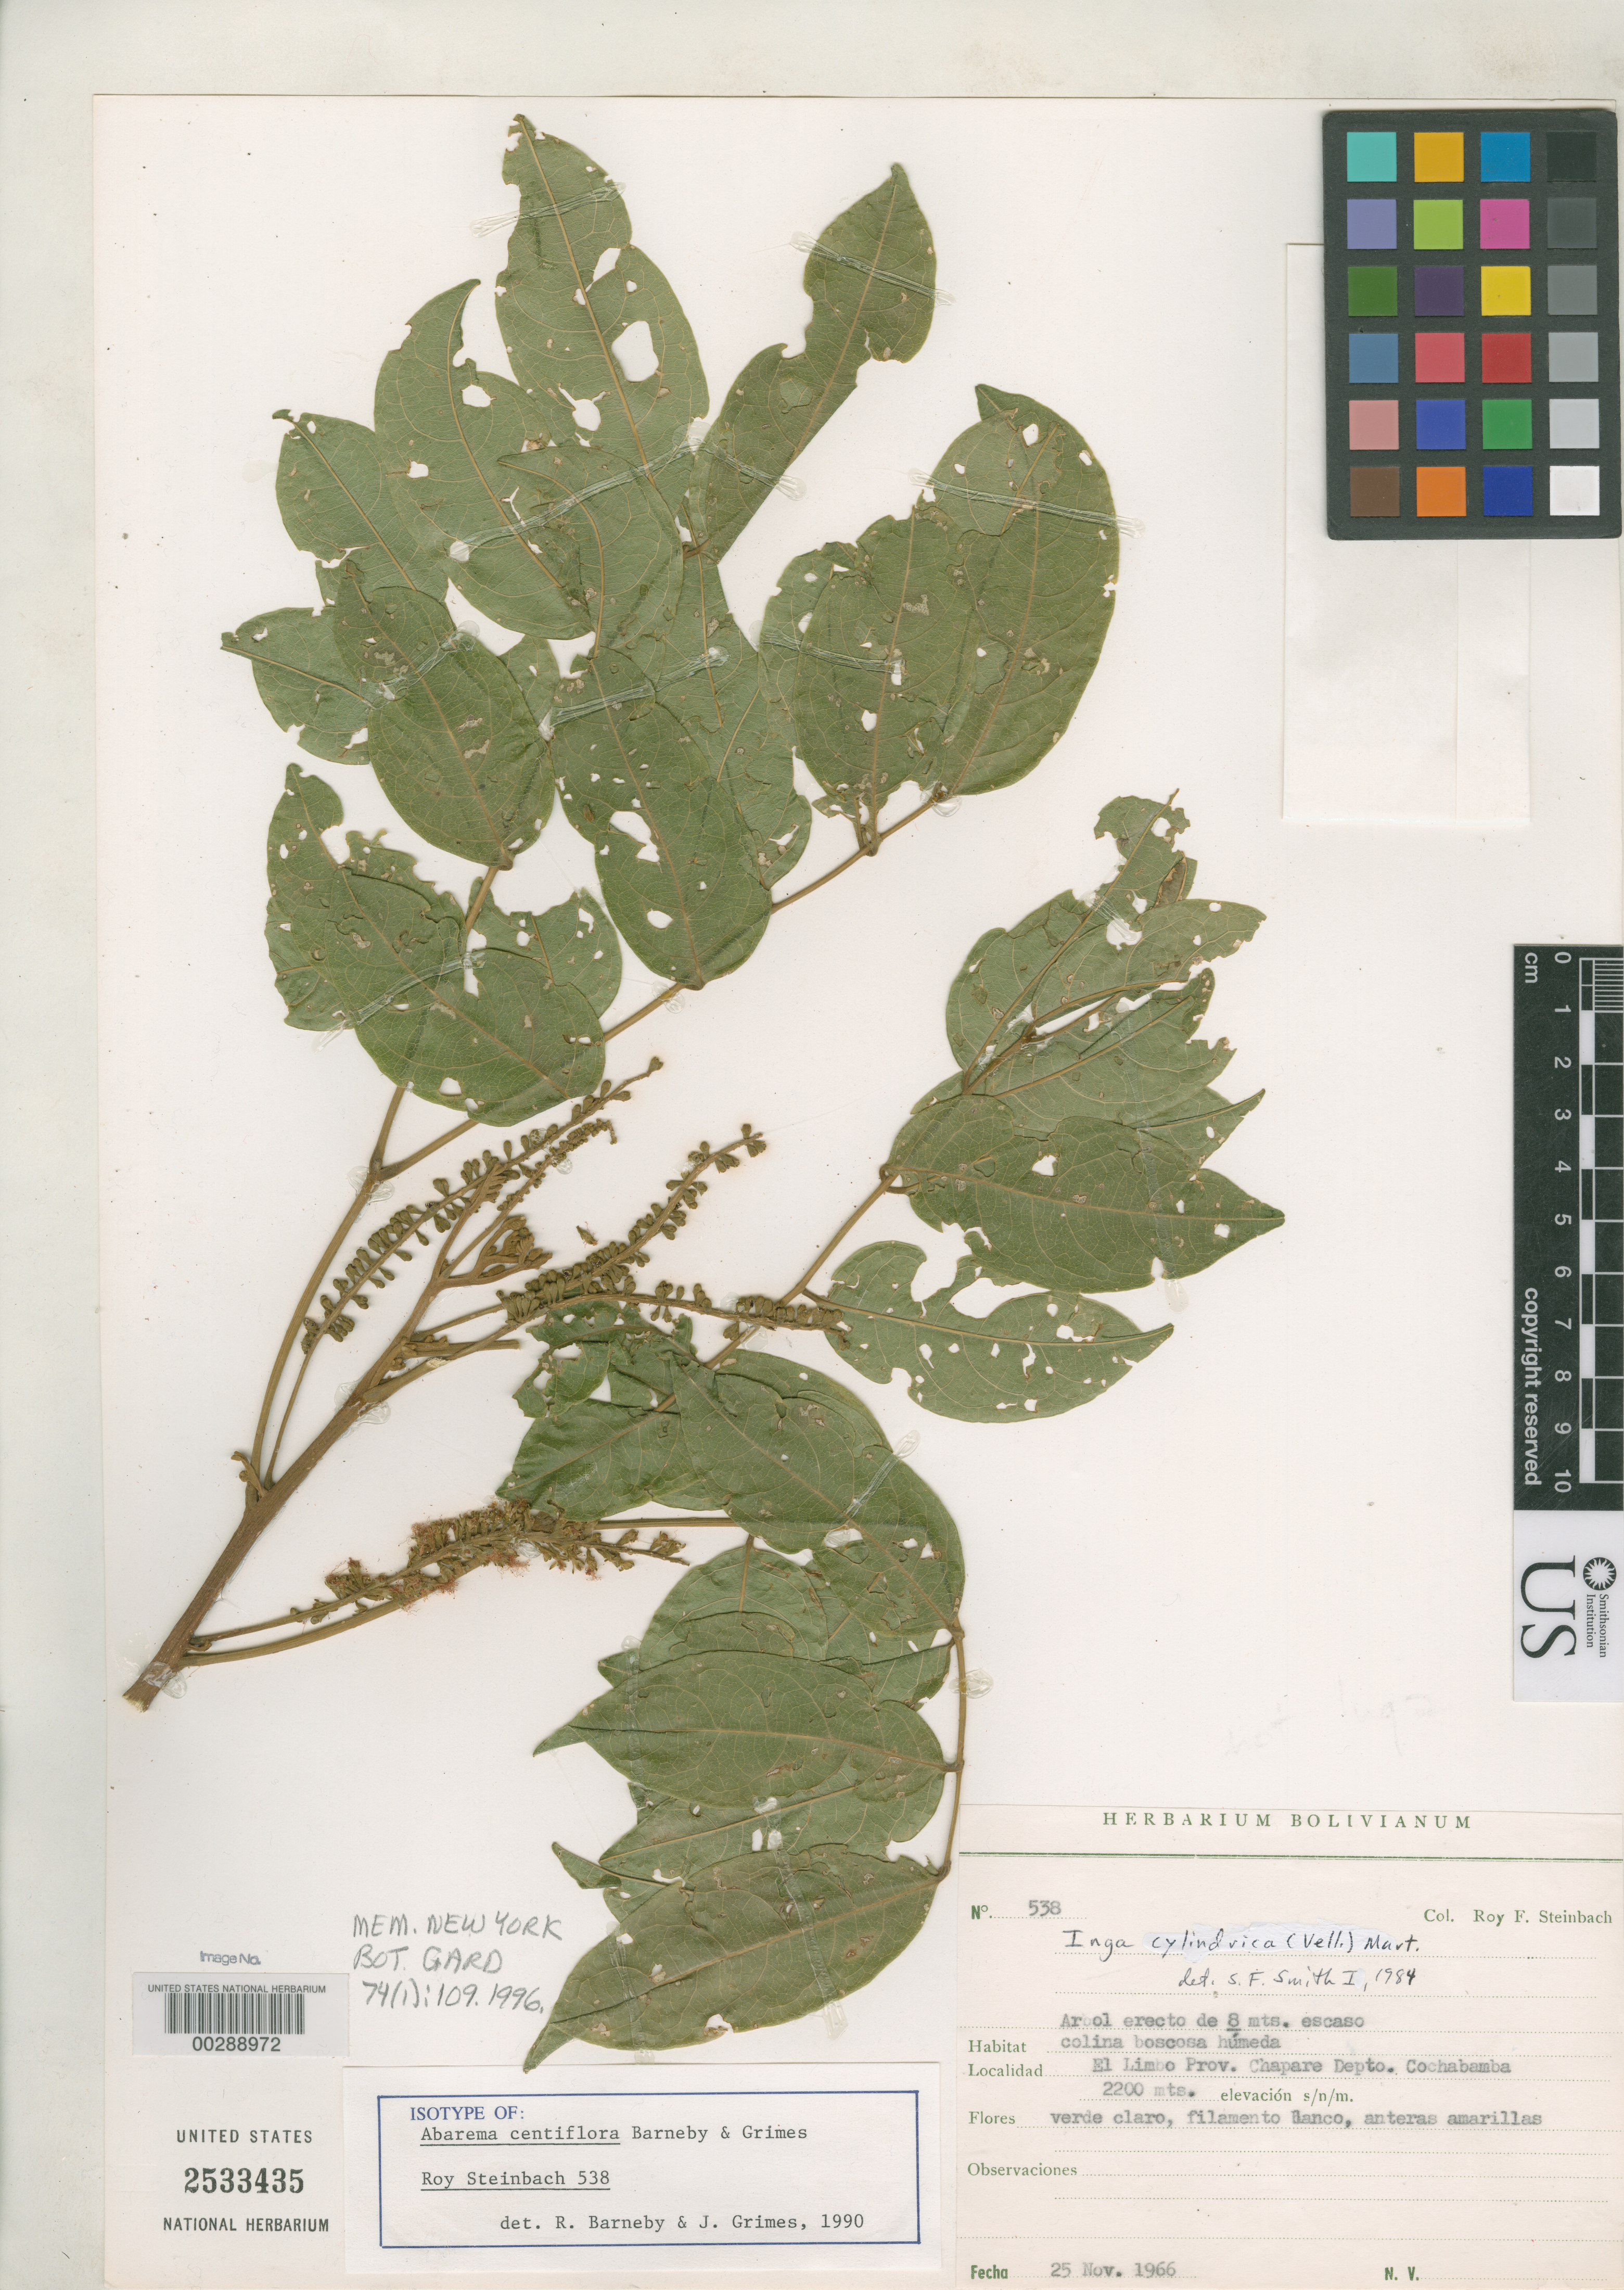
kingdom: Plantae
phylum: Tracheophyta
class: Magnoliopsida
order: Fabales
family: Fabaceae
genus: Abarema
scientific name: Abarema centiflora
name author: Barneby & J.W. Grimes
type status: Isotype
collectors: R. F. Steinbach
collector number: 538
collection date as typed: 25 Nov 1986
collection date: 1986-11-25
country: Bolivia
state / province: Cochabamba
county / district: Chaparé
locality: El Limo.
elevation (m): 2200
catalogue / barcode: US 2533435